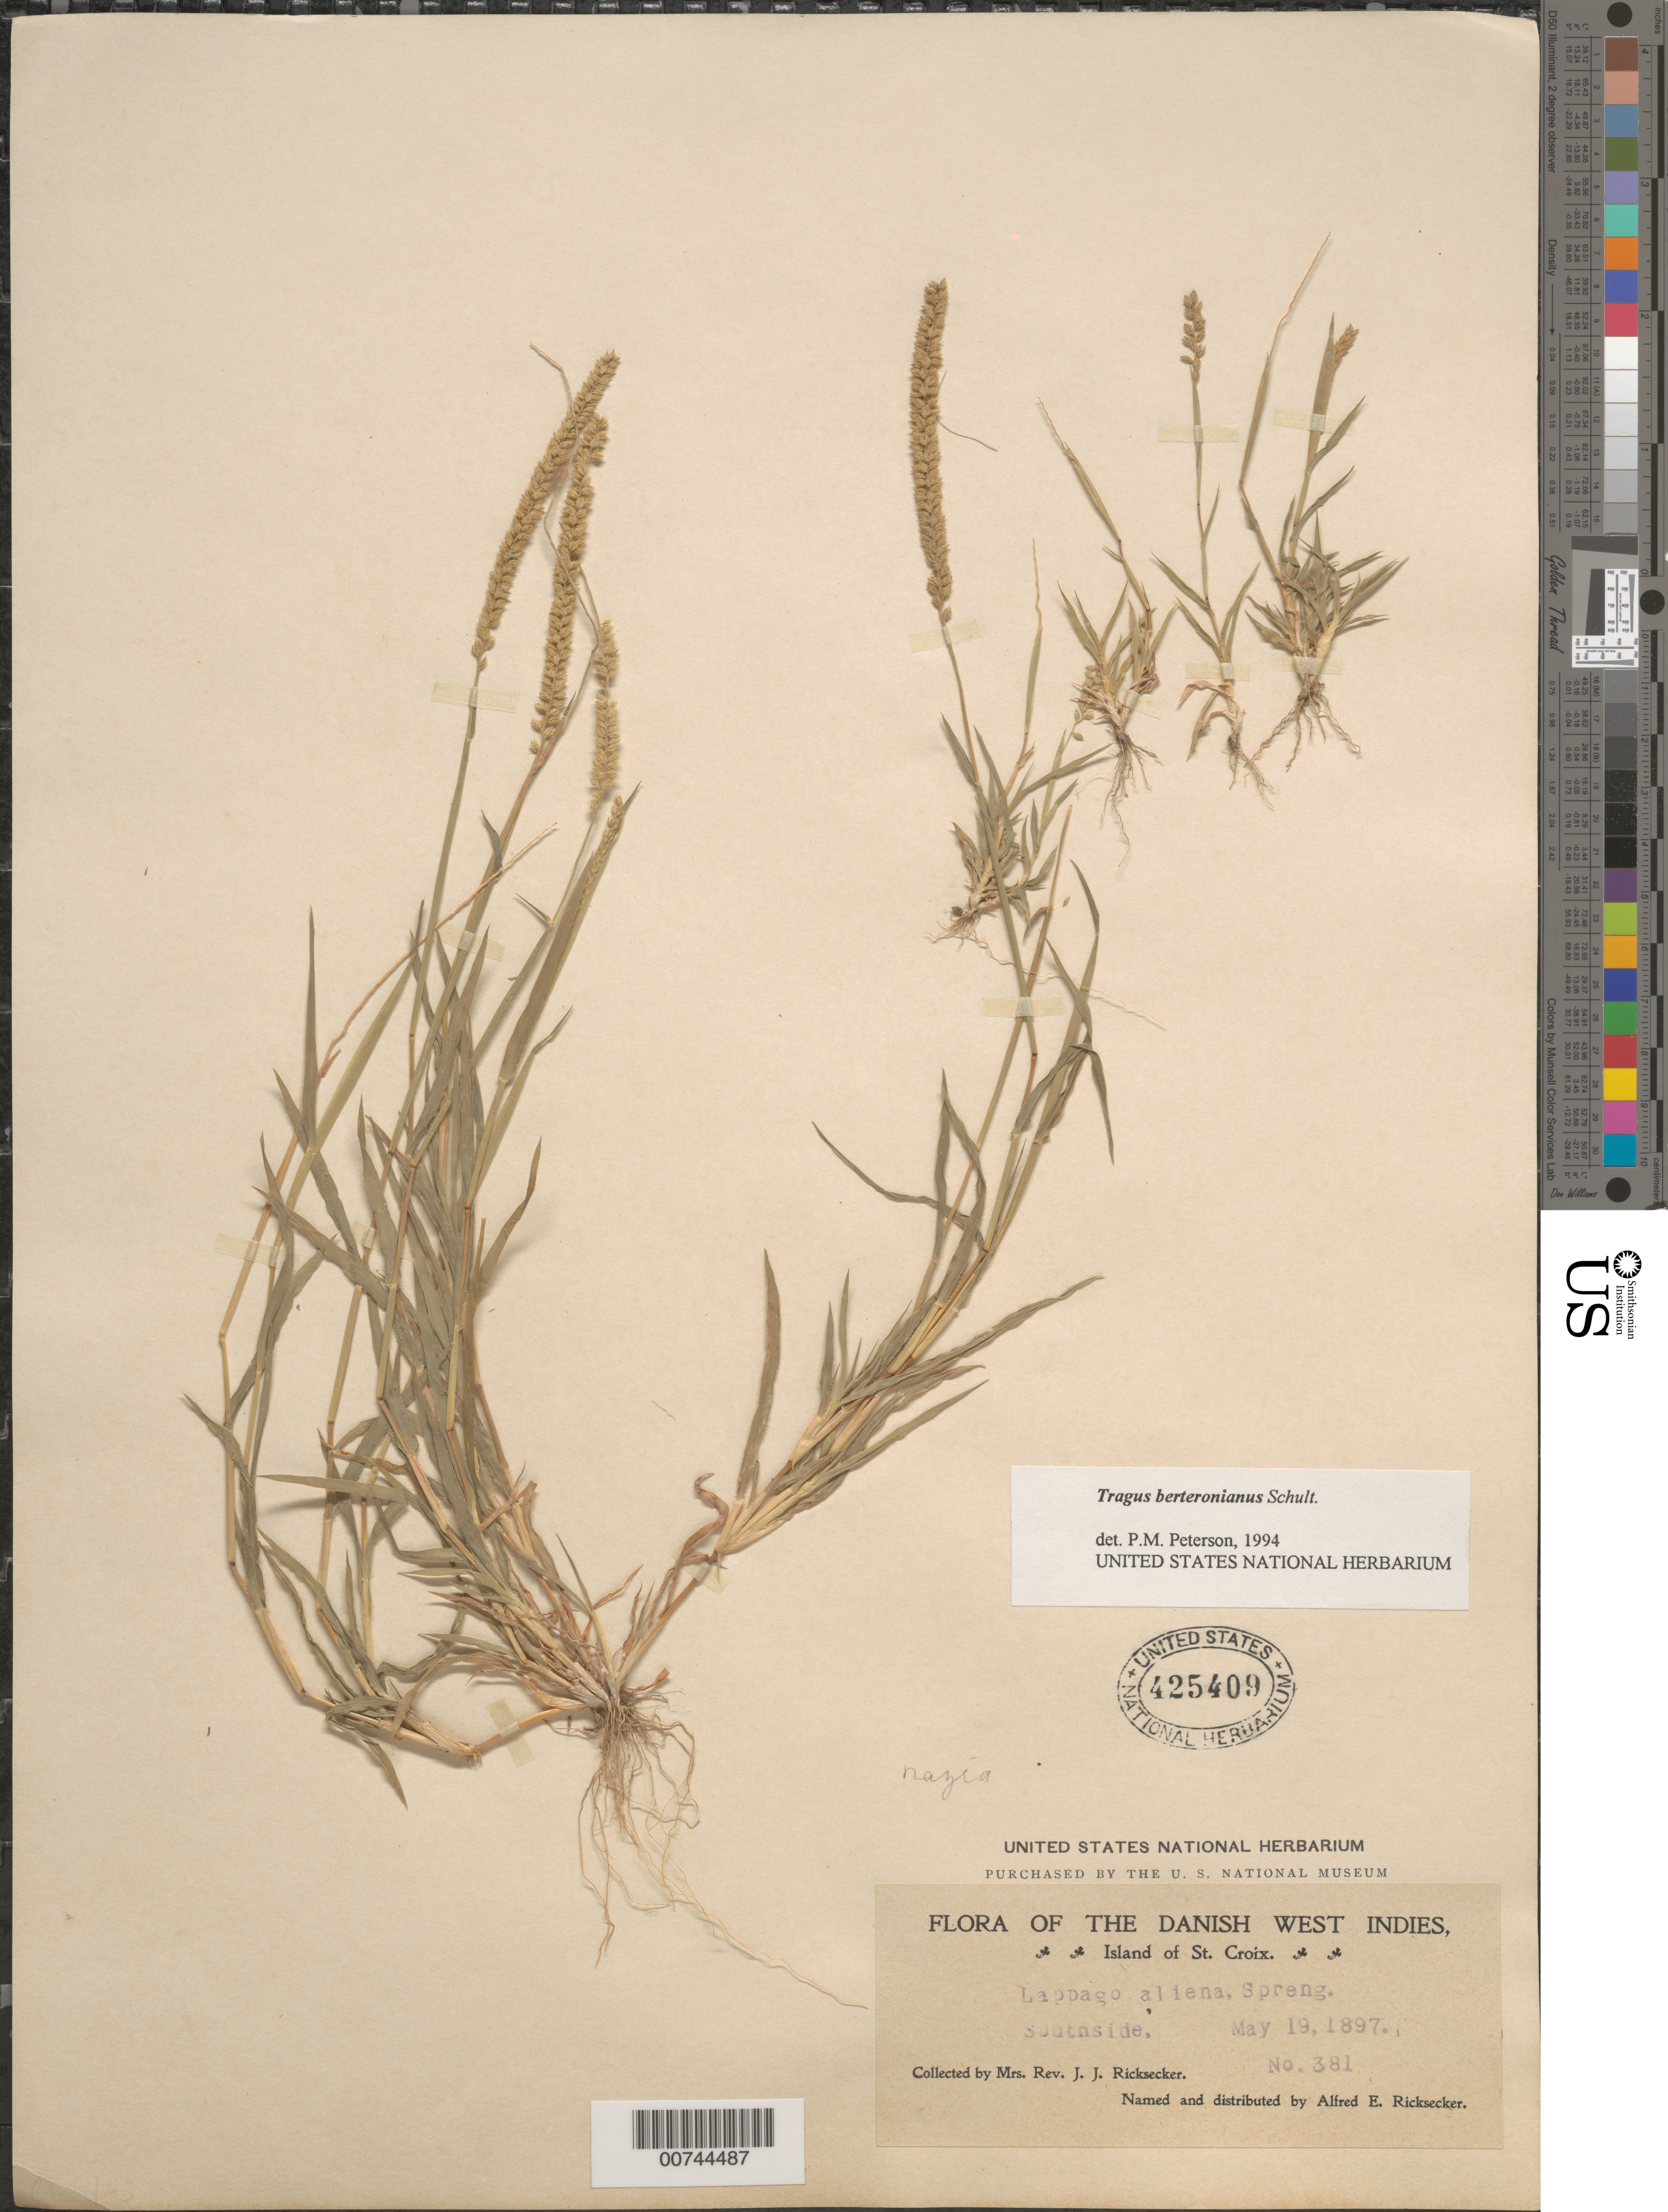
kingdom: Plantae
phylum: Tracheophyta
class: Liliopsida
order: Poales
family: Poaceae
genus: Tragus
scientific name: Tragus berteronianus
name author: Schult.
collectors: Mrs. J. J. Ricksecker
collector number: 381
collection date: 1897-05-19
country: U.S. Virgin Islands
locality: The Danish West Indies, Island of St. Croix. Southside.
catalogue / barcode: US 425409